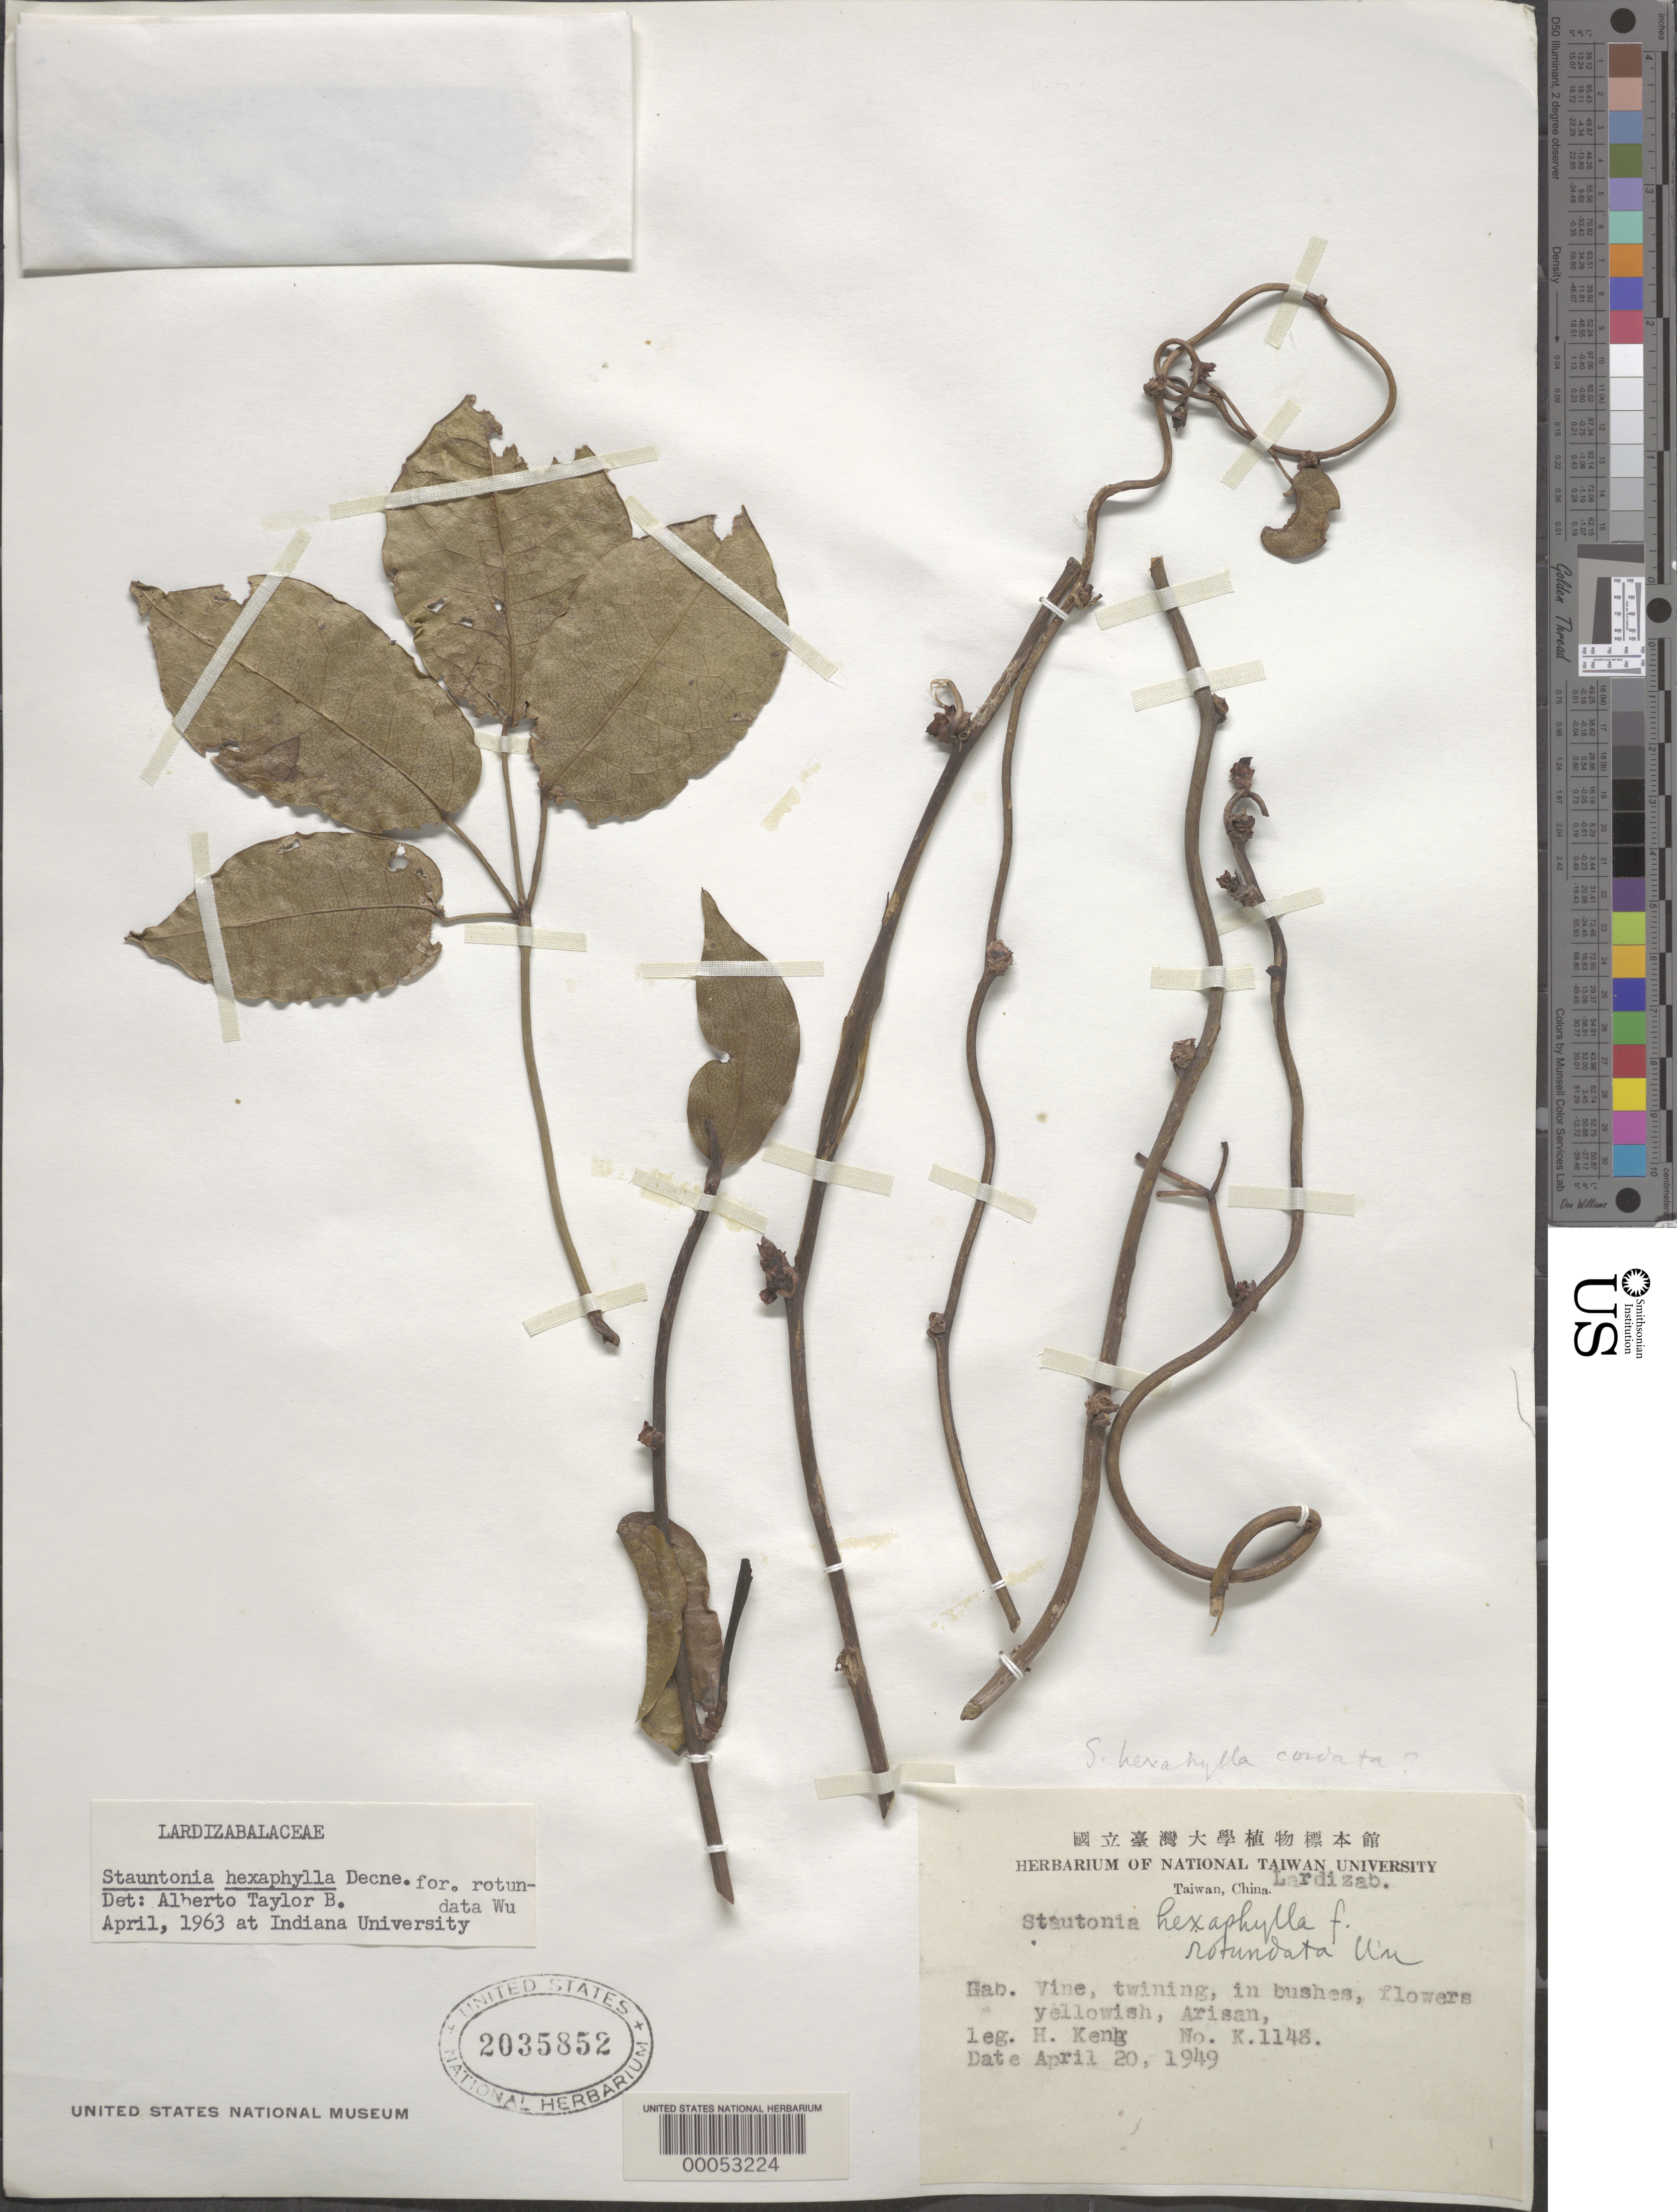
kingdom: Plantae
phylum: Tracheophyta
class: Magnoliopsida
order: Ranunculales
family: Lardizabalaceae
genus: Stauntonia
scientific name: Stauntonia hexaphylla f. rotundata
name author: Y.C. Wu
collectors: H. Keng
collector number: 1148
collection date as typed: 20 Apr 1949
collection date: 1949-04-20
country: Taiwan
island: Taiwan [Formosa]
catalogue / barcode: US 2035852